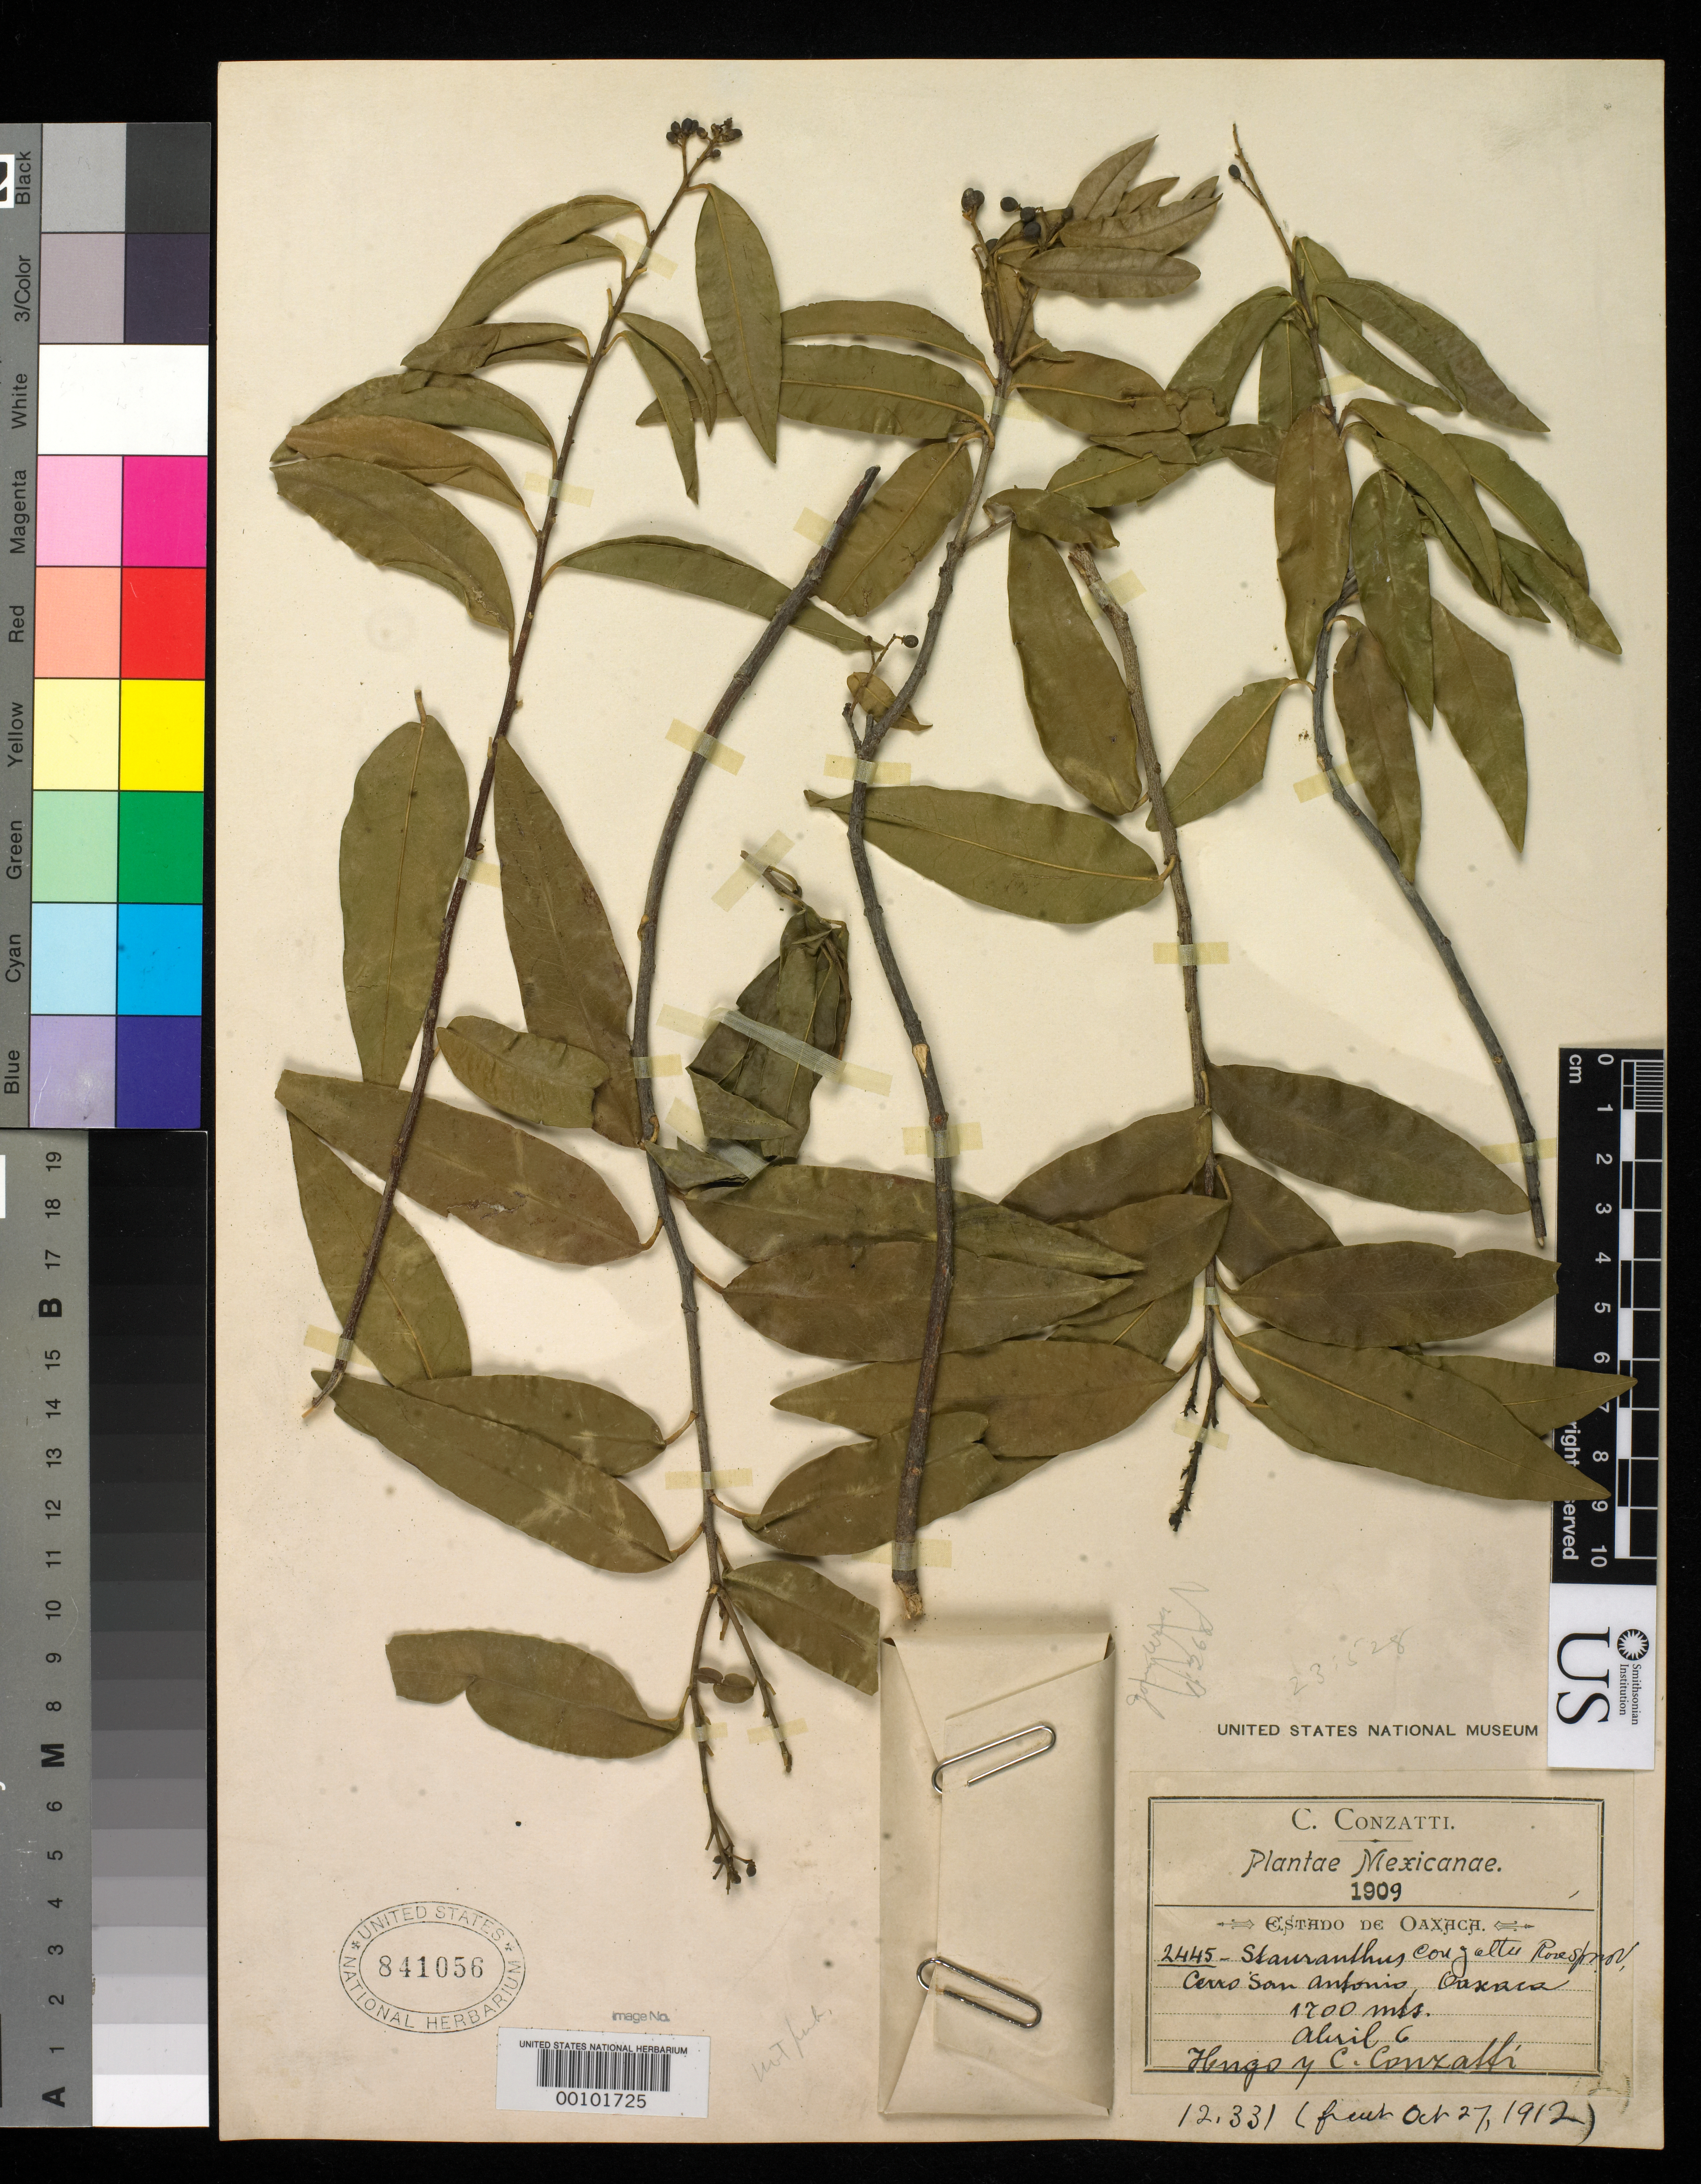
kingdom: Plantae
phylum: Tracheophyta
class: Magnoliopsida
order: Sapindales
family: Rutaceae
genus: Stauranthus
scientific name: Stauranthus conzattii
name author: Rose & Standl.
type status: Holotype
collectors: C. Conzatti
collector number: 2445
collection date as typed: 06 Apr 1909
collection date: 1909-04-06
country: Mexico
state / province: Oaxaca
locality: Cerro San Antonio.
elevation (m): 1700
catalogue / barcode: US 841056